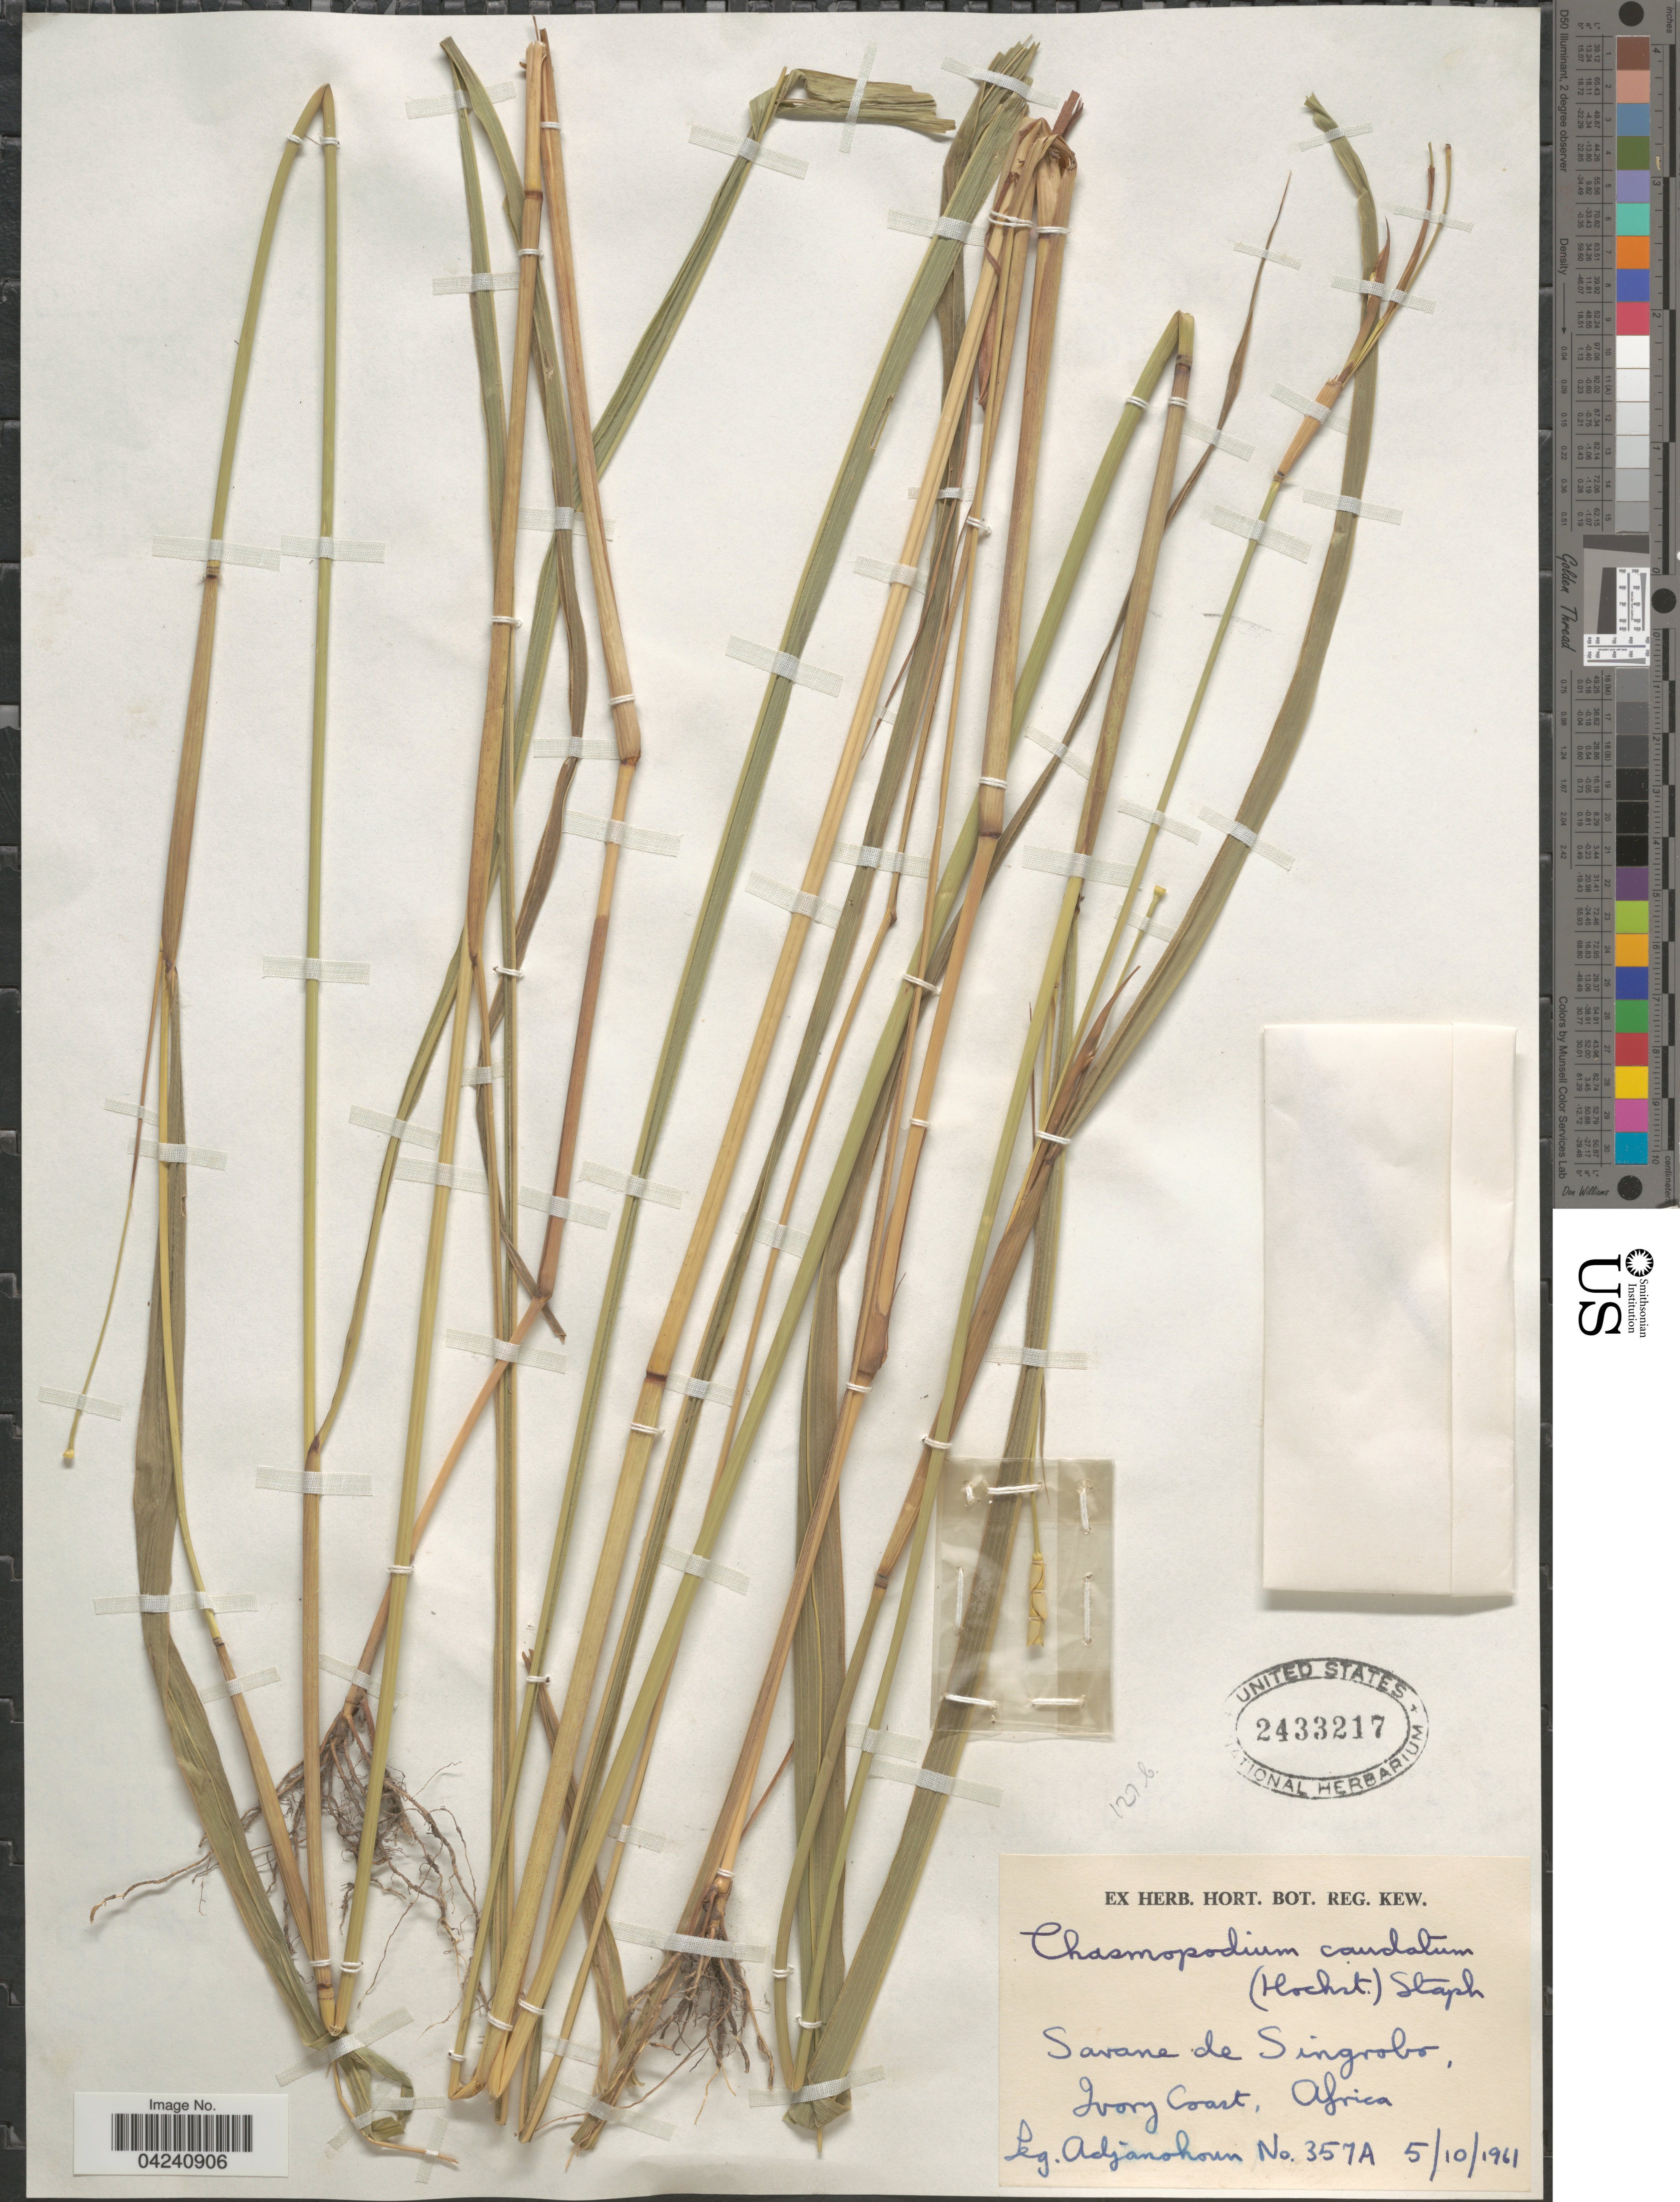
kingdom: Plantae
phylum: Tracheophyta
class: Liliopsida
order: Poales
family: Poaceae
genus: Chasmopodium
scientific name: Chasmopodium caudatum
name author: (Hack.) Stapf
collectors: Adjanohoun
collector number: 357A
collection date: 1961-10-05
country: Ivory Coast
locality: Savane de Singrobo.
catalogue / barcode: US 2433217